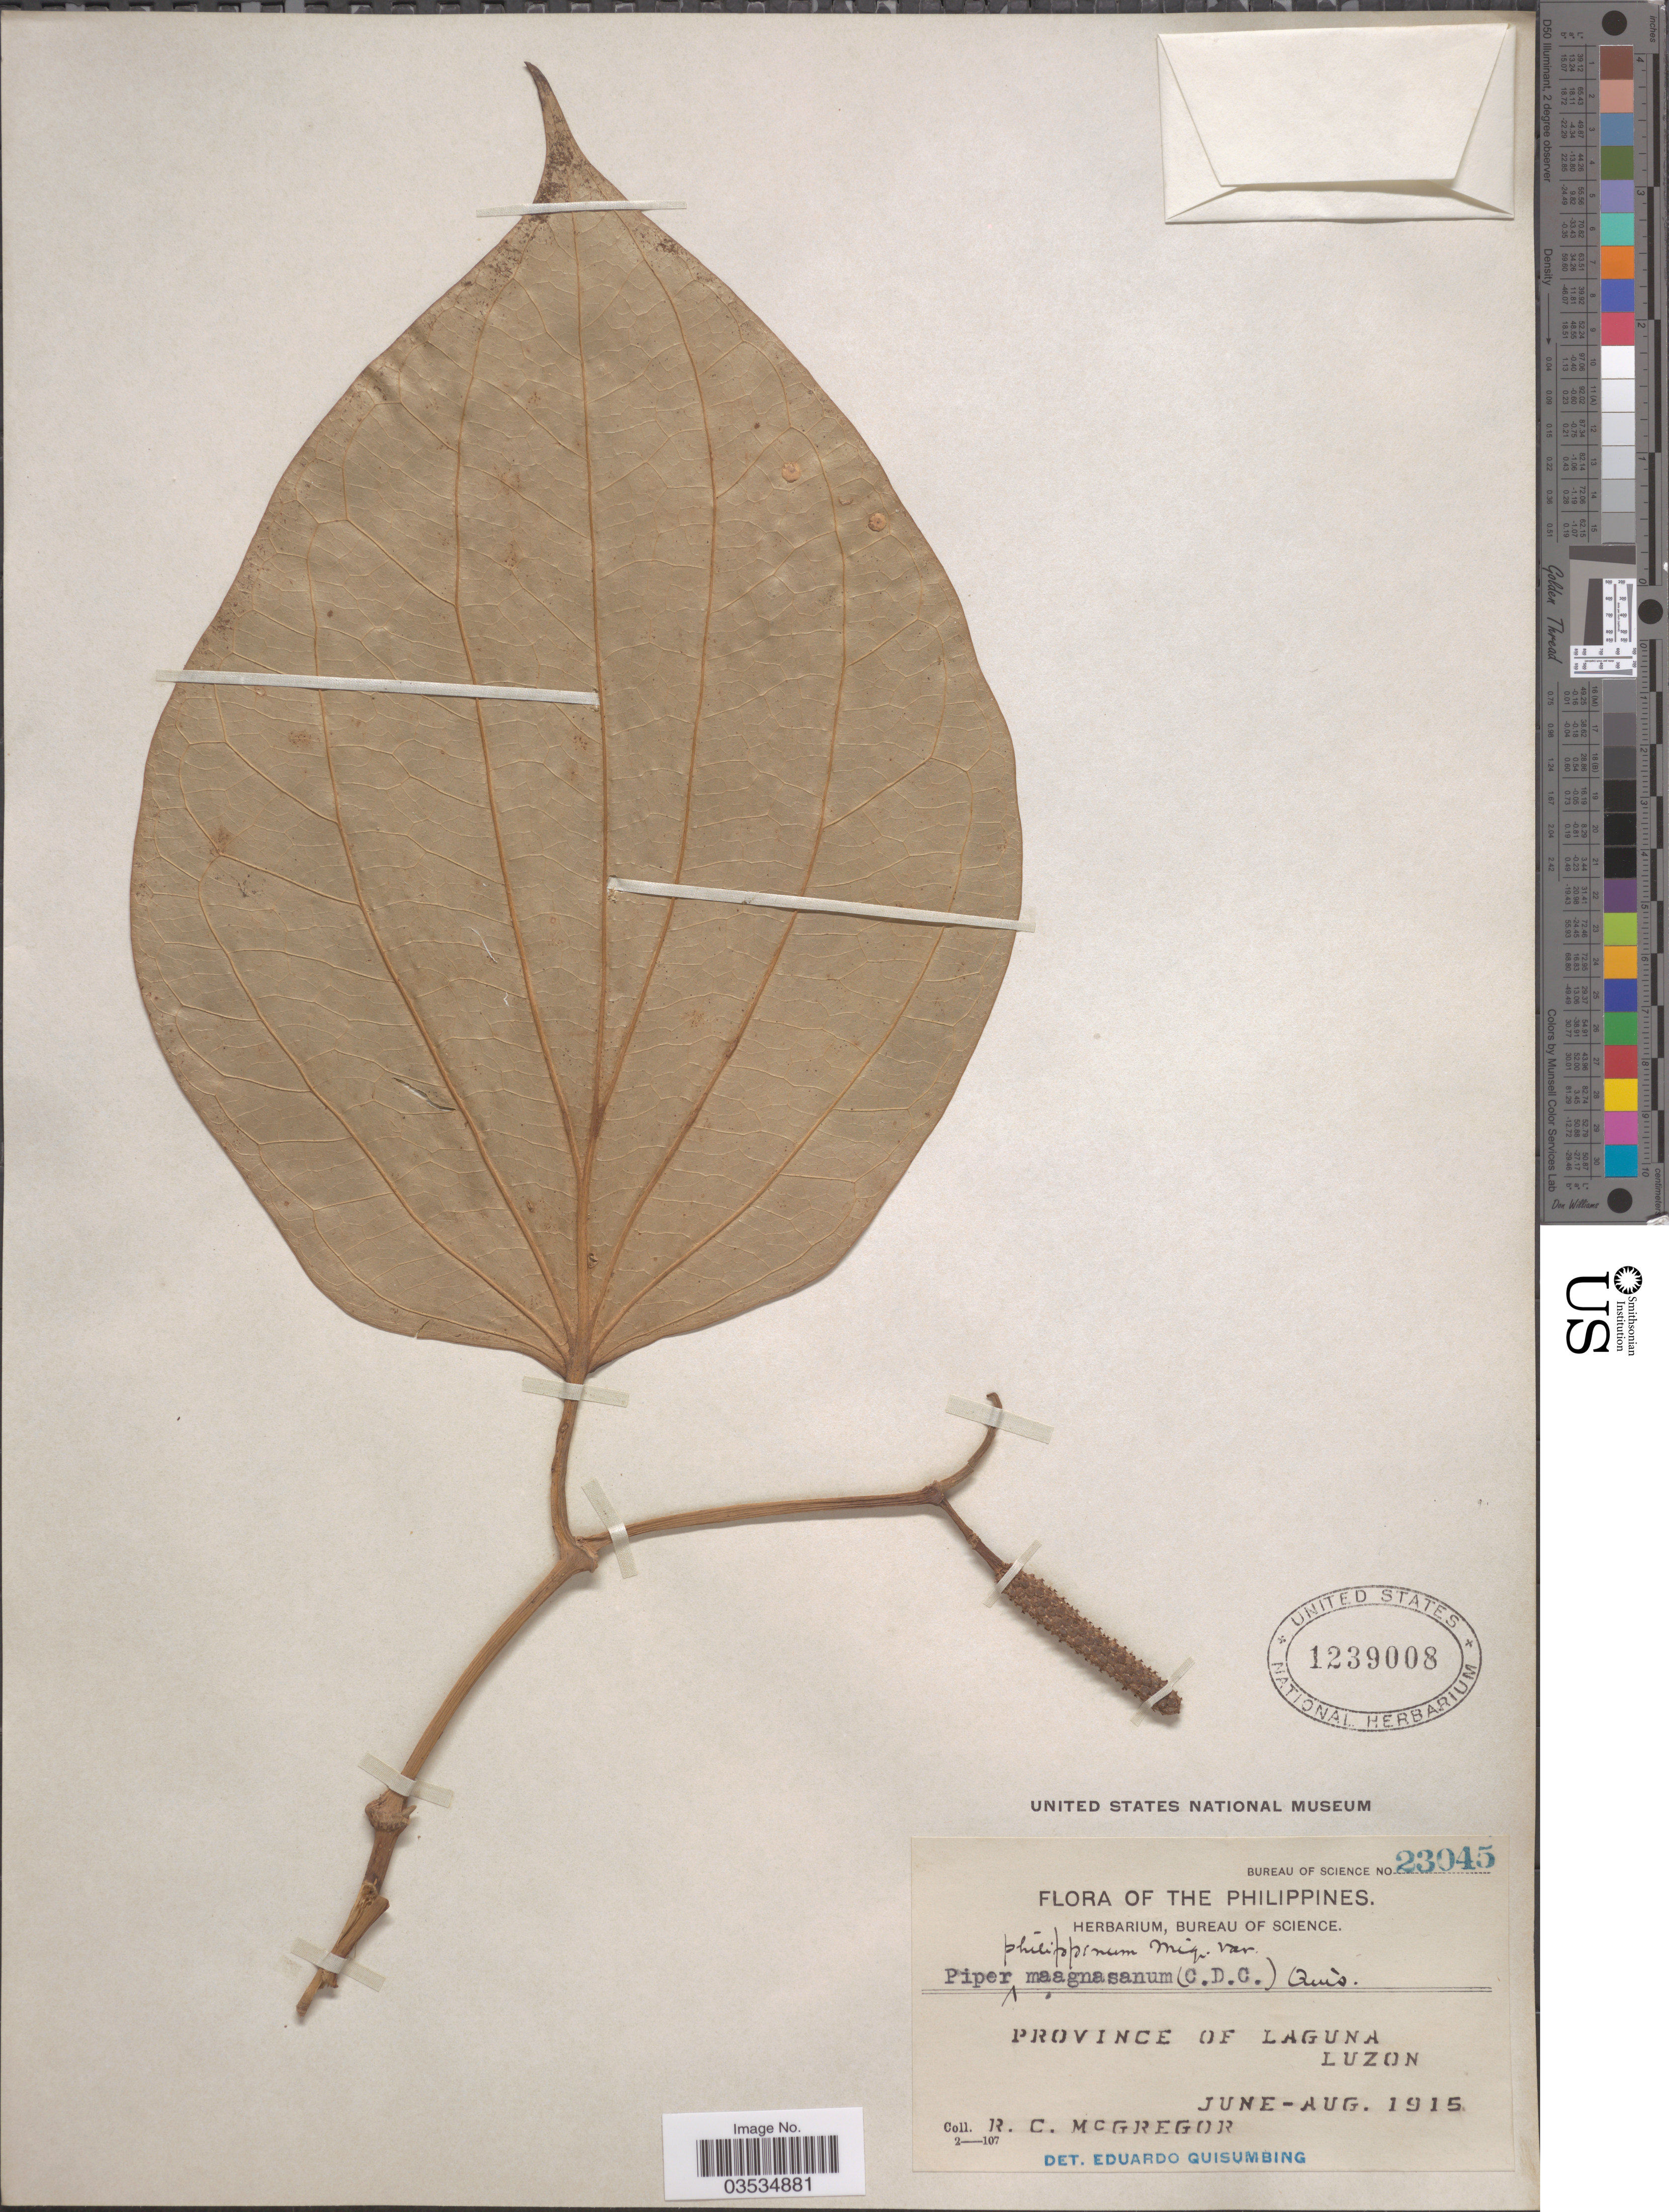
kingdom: Plantae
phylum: Tracheophyta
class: Magnoliopsida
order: Piperales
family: Piperaceae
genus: Piper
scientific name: Piper philippinum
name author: Miq.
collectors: R. C. McGregor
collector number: Bureau of Science 23045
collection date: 1915-06/1915-08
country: Philippines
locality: Province of Laguna. Luzon.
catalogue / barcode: US 1239008